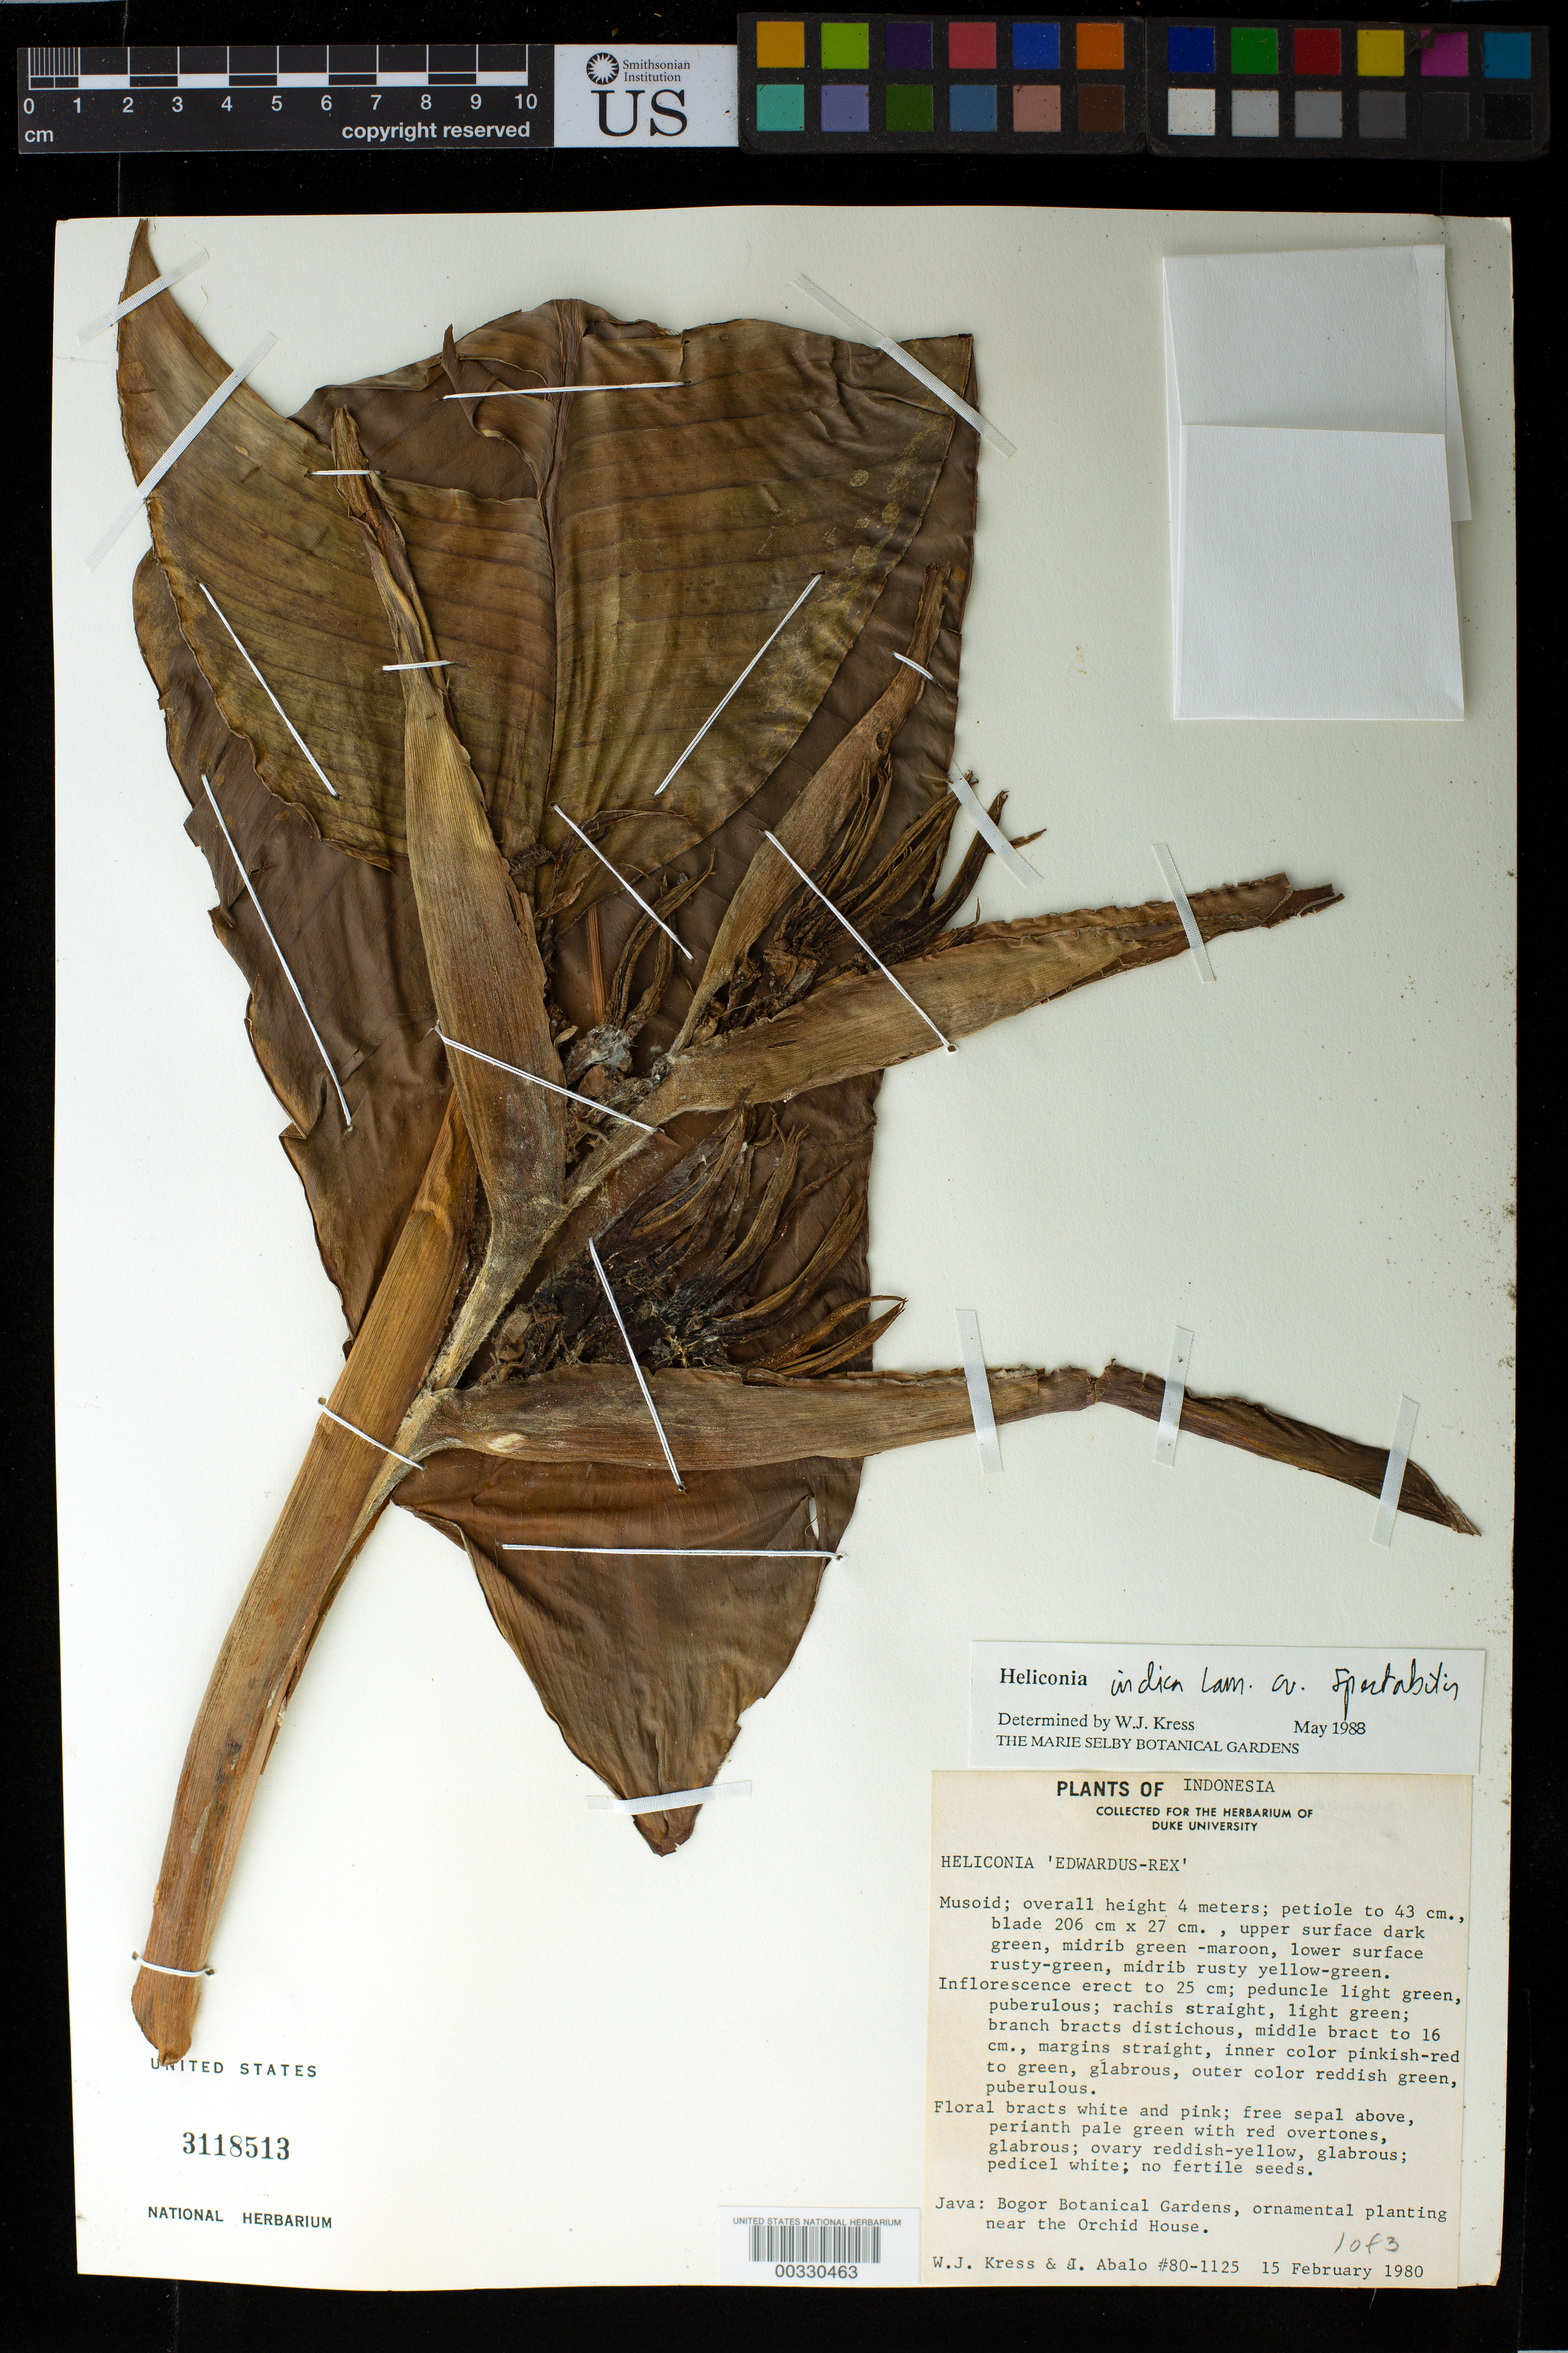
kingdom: Plantae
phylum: Tracheophyta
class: Liliopsida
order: Zingiberales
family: Heliconiaceae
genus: Heliconia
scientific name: Heliconia indica 'Spectabilis'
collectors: W. J. Kress & J. E. Abalo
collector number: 80-1125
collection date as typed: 15 Feb 1980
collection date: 1980-02-15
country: Indonesia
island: Java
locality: Bogor botanical gardens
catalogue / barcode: US 3118513